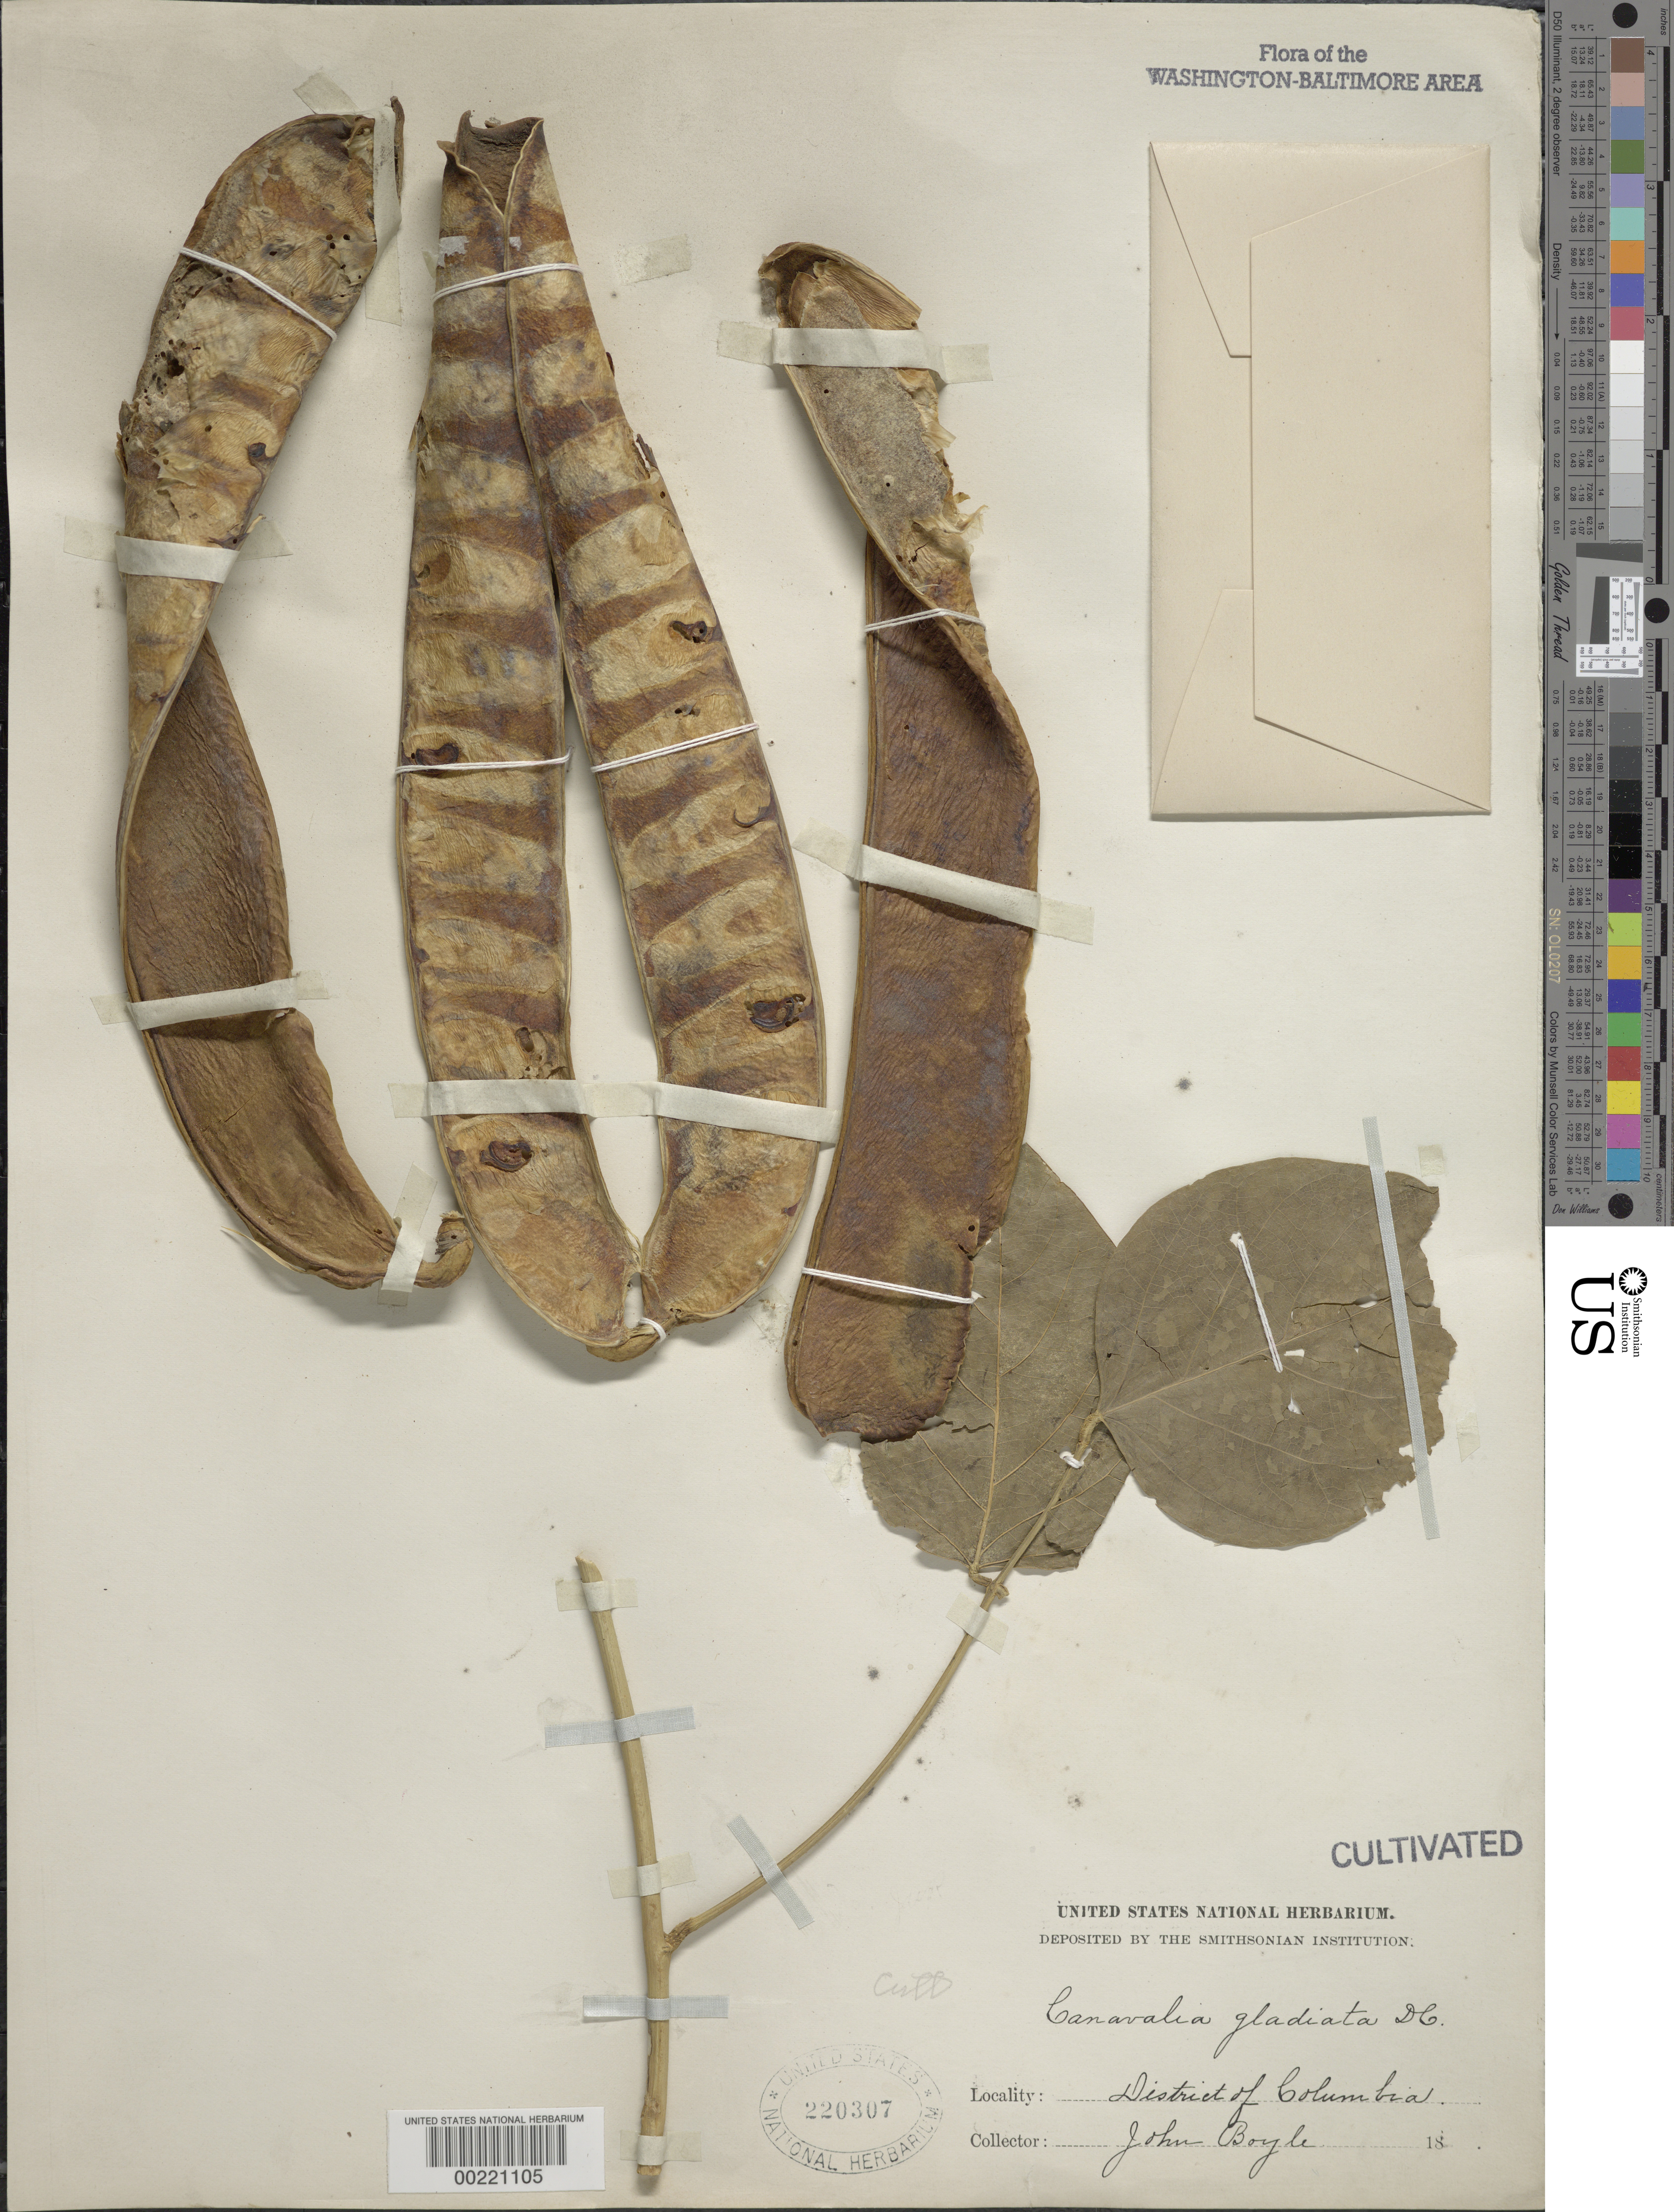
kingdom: Plantae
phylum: Tracheophyta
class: Magnoliopsida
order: Fabales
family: Fabaceae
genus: Canavalia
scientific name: Canavalia gladiata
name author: (Jacq.) DC.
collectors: J. Boyle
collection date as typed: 18--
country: United States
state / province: District of Columbia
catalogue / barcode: US 220307